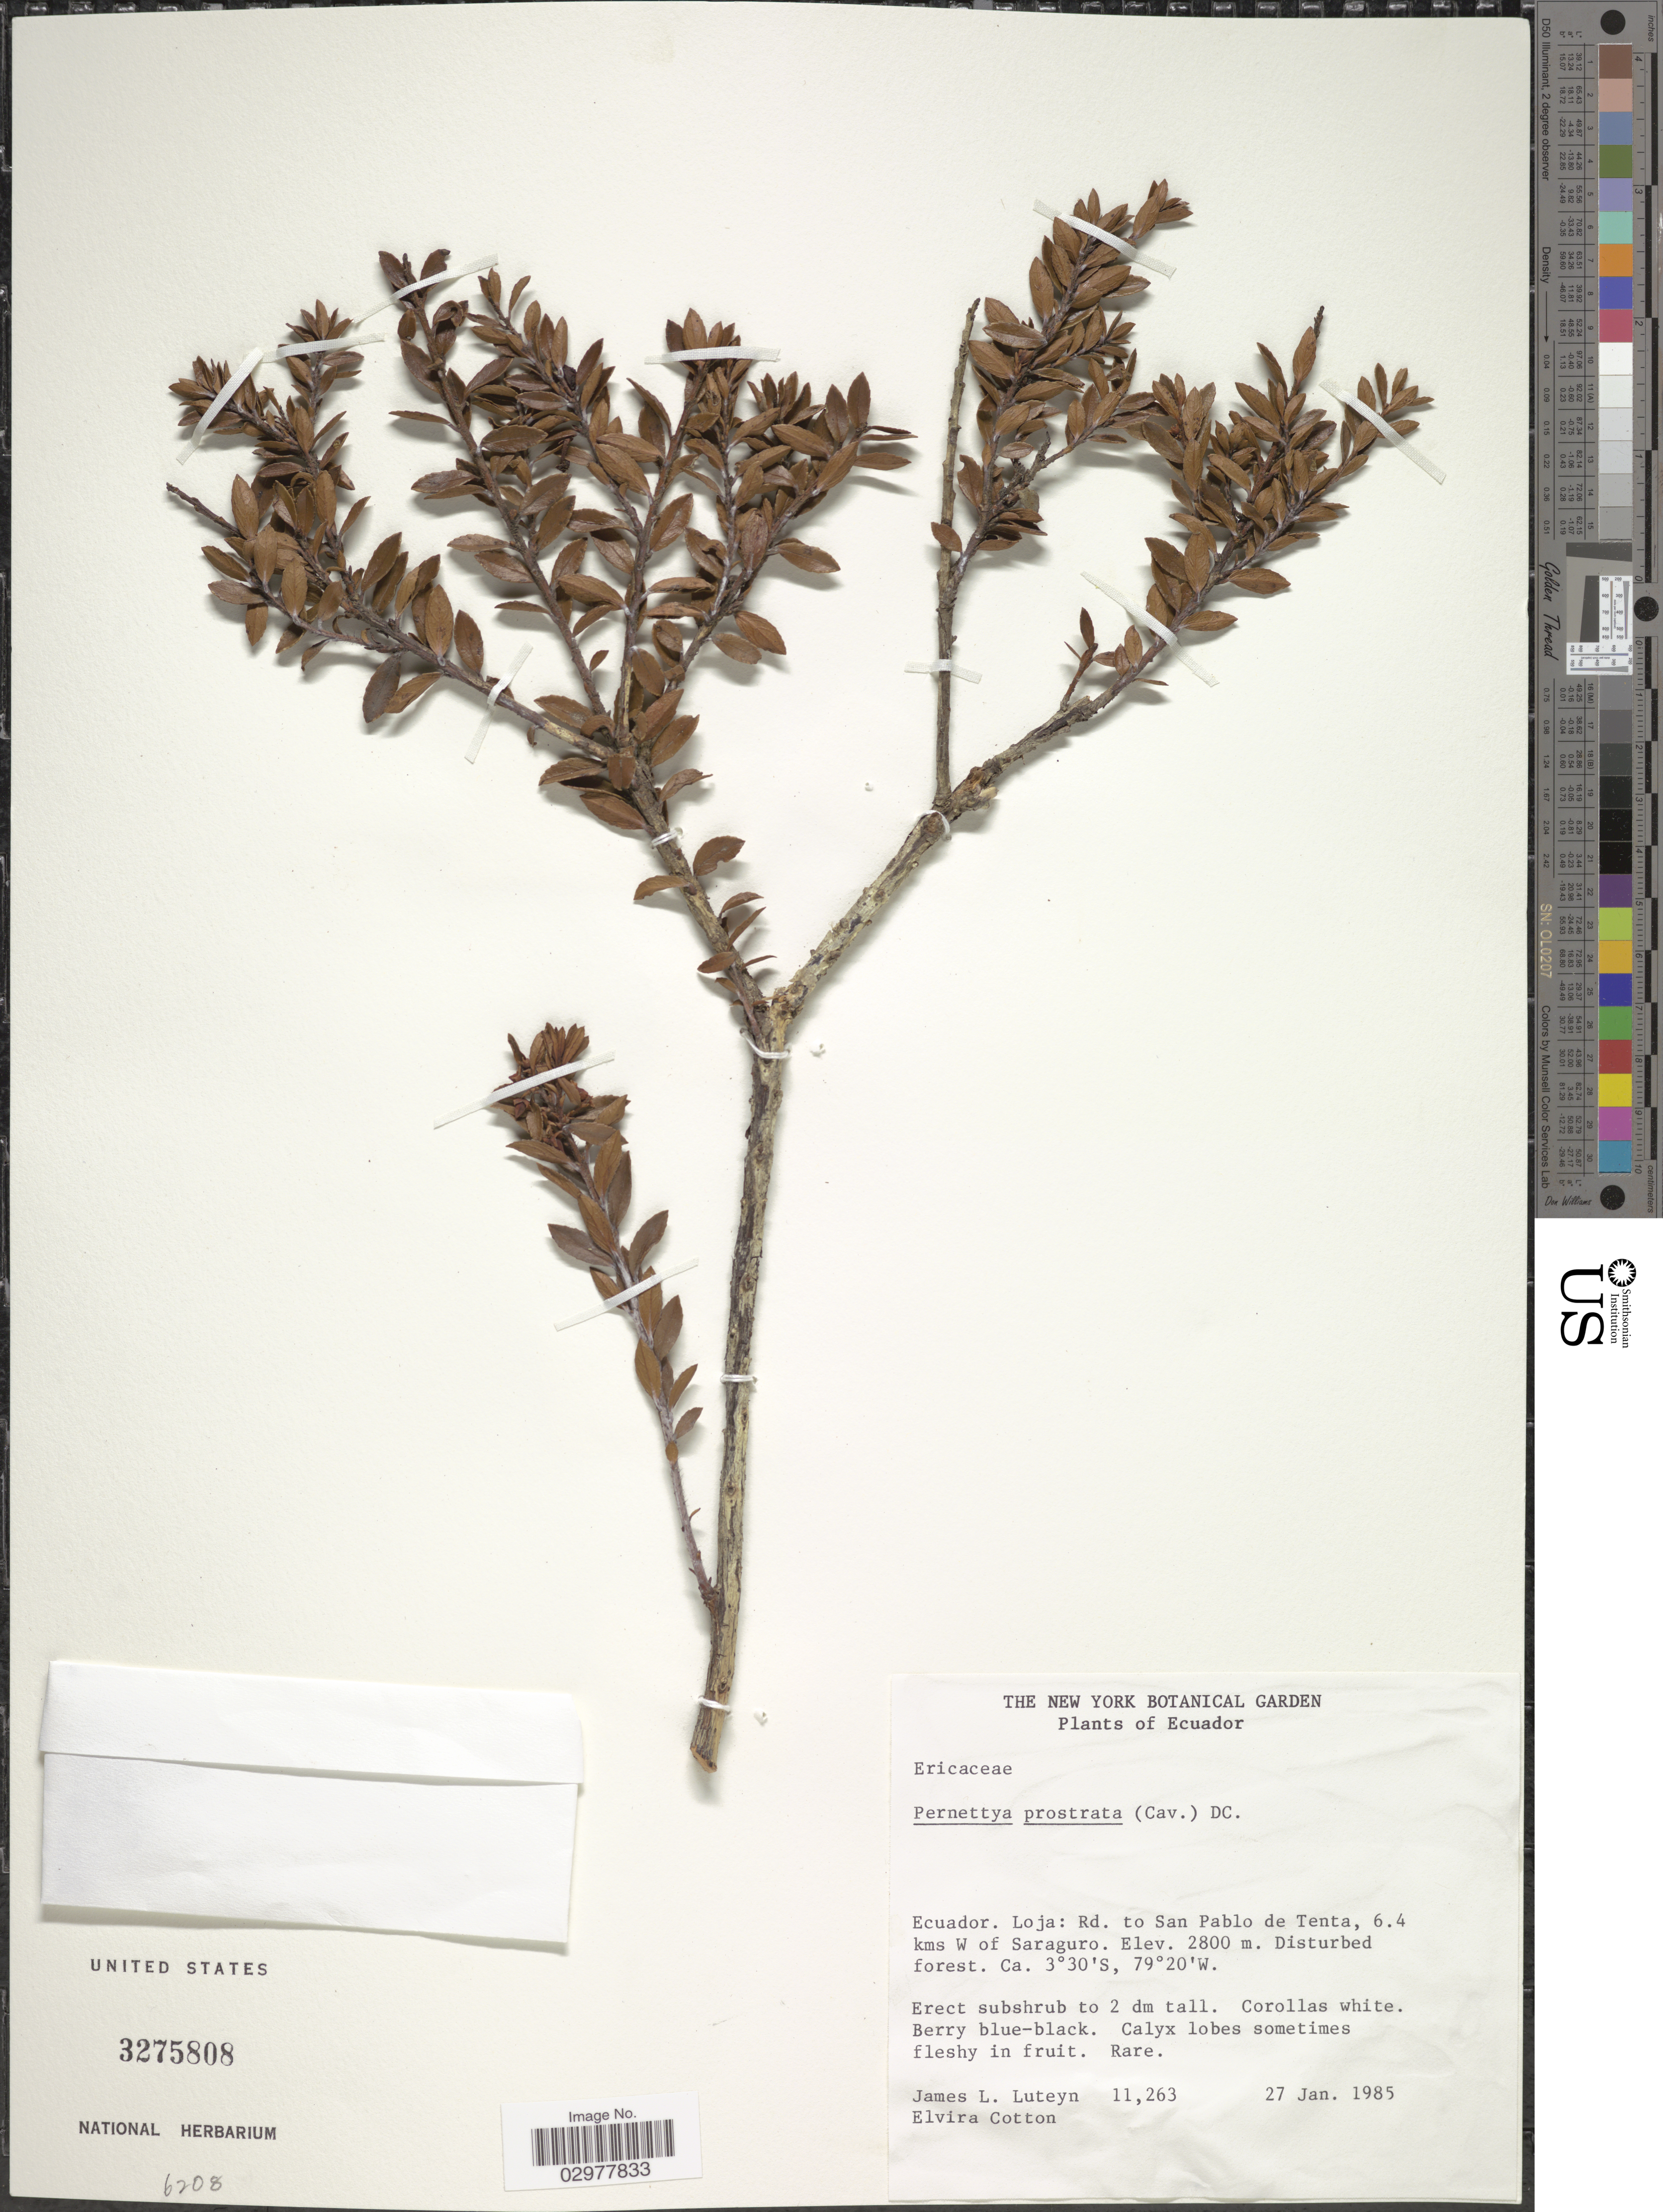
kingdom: Plantae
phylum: Tracheophyta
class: Magnoliopsida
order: Ericales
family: Ericaceae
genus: Pernettya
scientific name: Pernettya prostrata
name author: (Cav.) DC.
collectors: J. Luteyn & E. Cotton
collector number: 11263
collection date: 1985-01-27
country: Ecuador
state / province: Loja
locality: Rd. to San Pablo de Tenta, 6.4 kms W of Saraguro.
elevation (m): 2800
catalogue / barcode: US 3275808